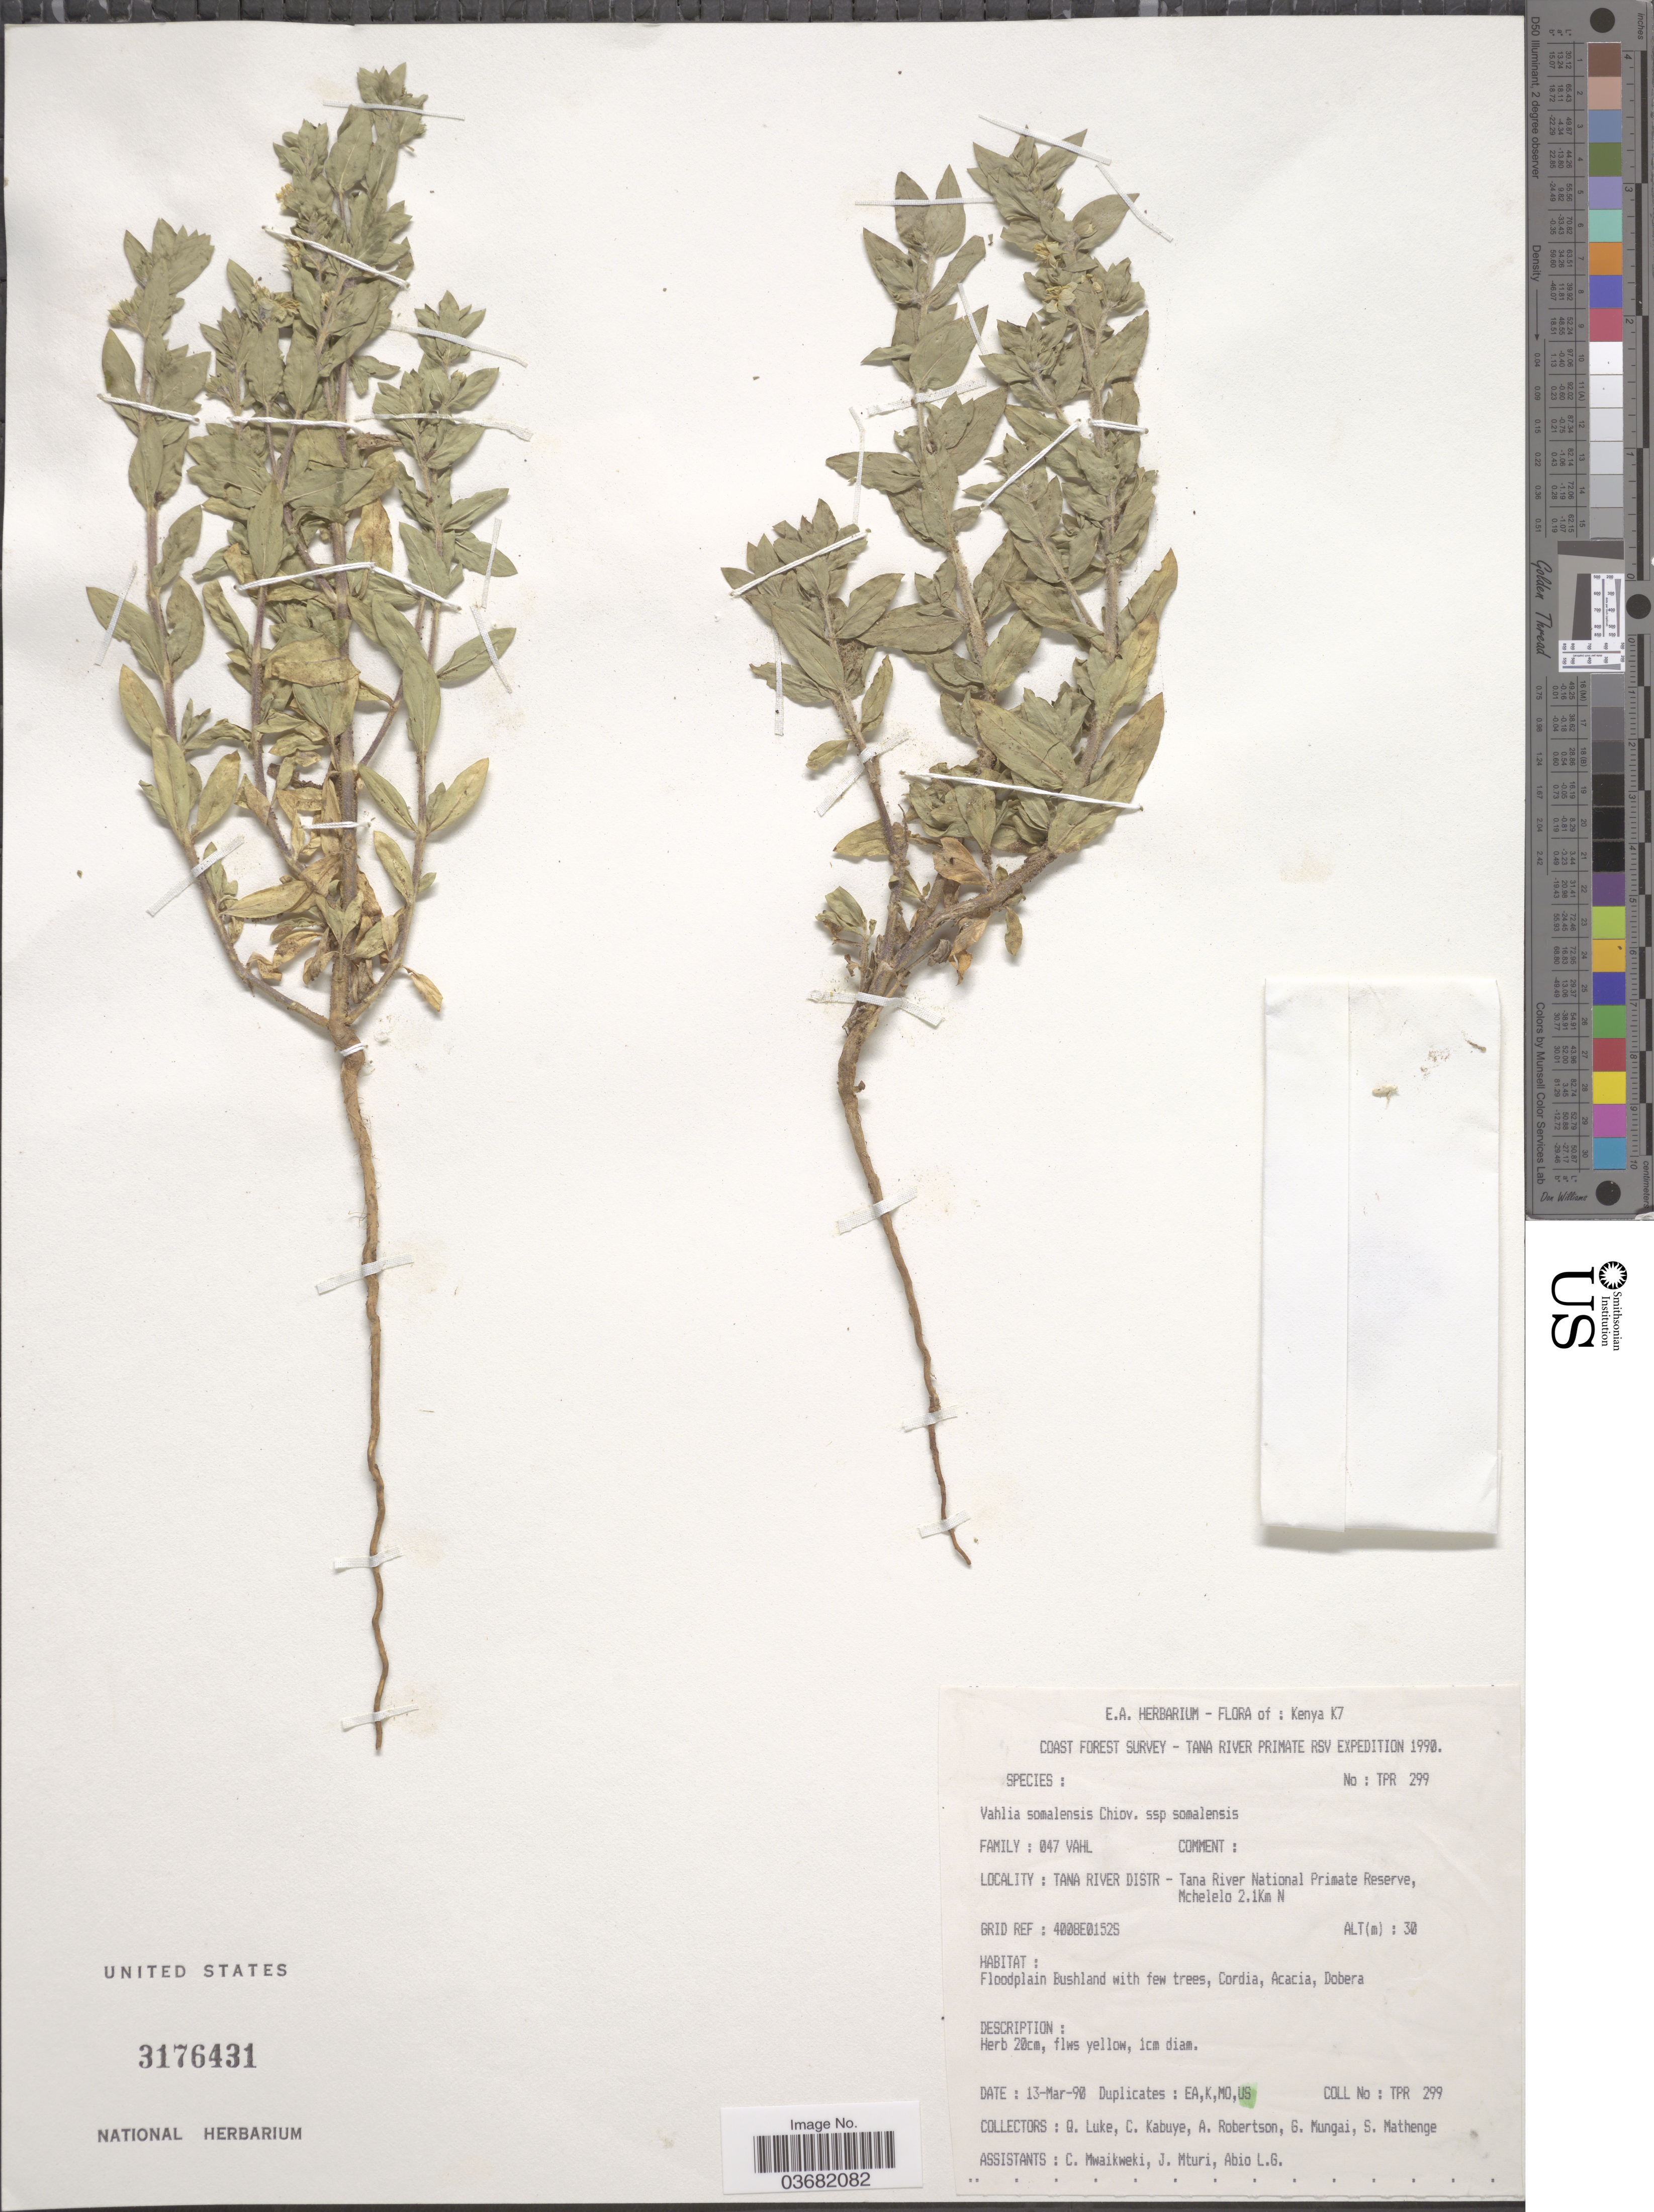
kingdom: Plantae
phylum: Tracheophyta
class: Magnoliopsida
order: Vahliales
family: Vahliaceae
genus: Vahlia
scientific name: Vahlia somalensis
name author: Chiov.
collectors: Q. Luke, C. Kabuye, A. Robertson, G. Mungai & et al.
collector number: TPR299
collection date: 1990-03-13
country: Kenya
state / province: Tana River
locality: K7. Coast Forest Survey - Tana River Primate RSV Expedition 1990. Tana River Distr - Tana River National Primate Reserve, Mchelelo 2.1Km N.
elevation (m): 30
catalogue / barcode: US 3176431